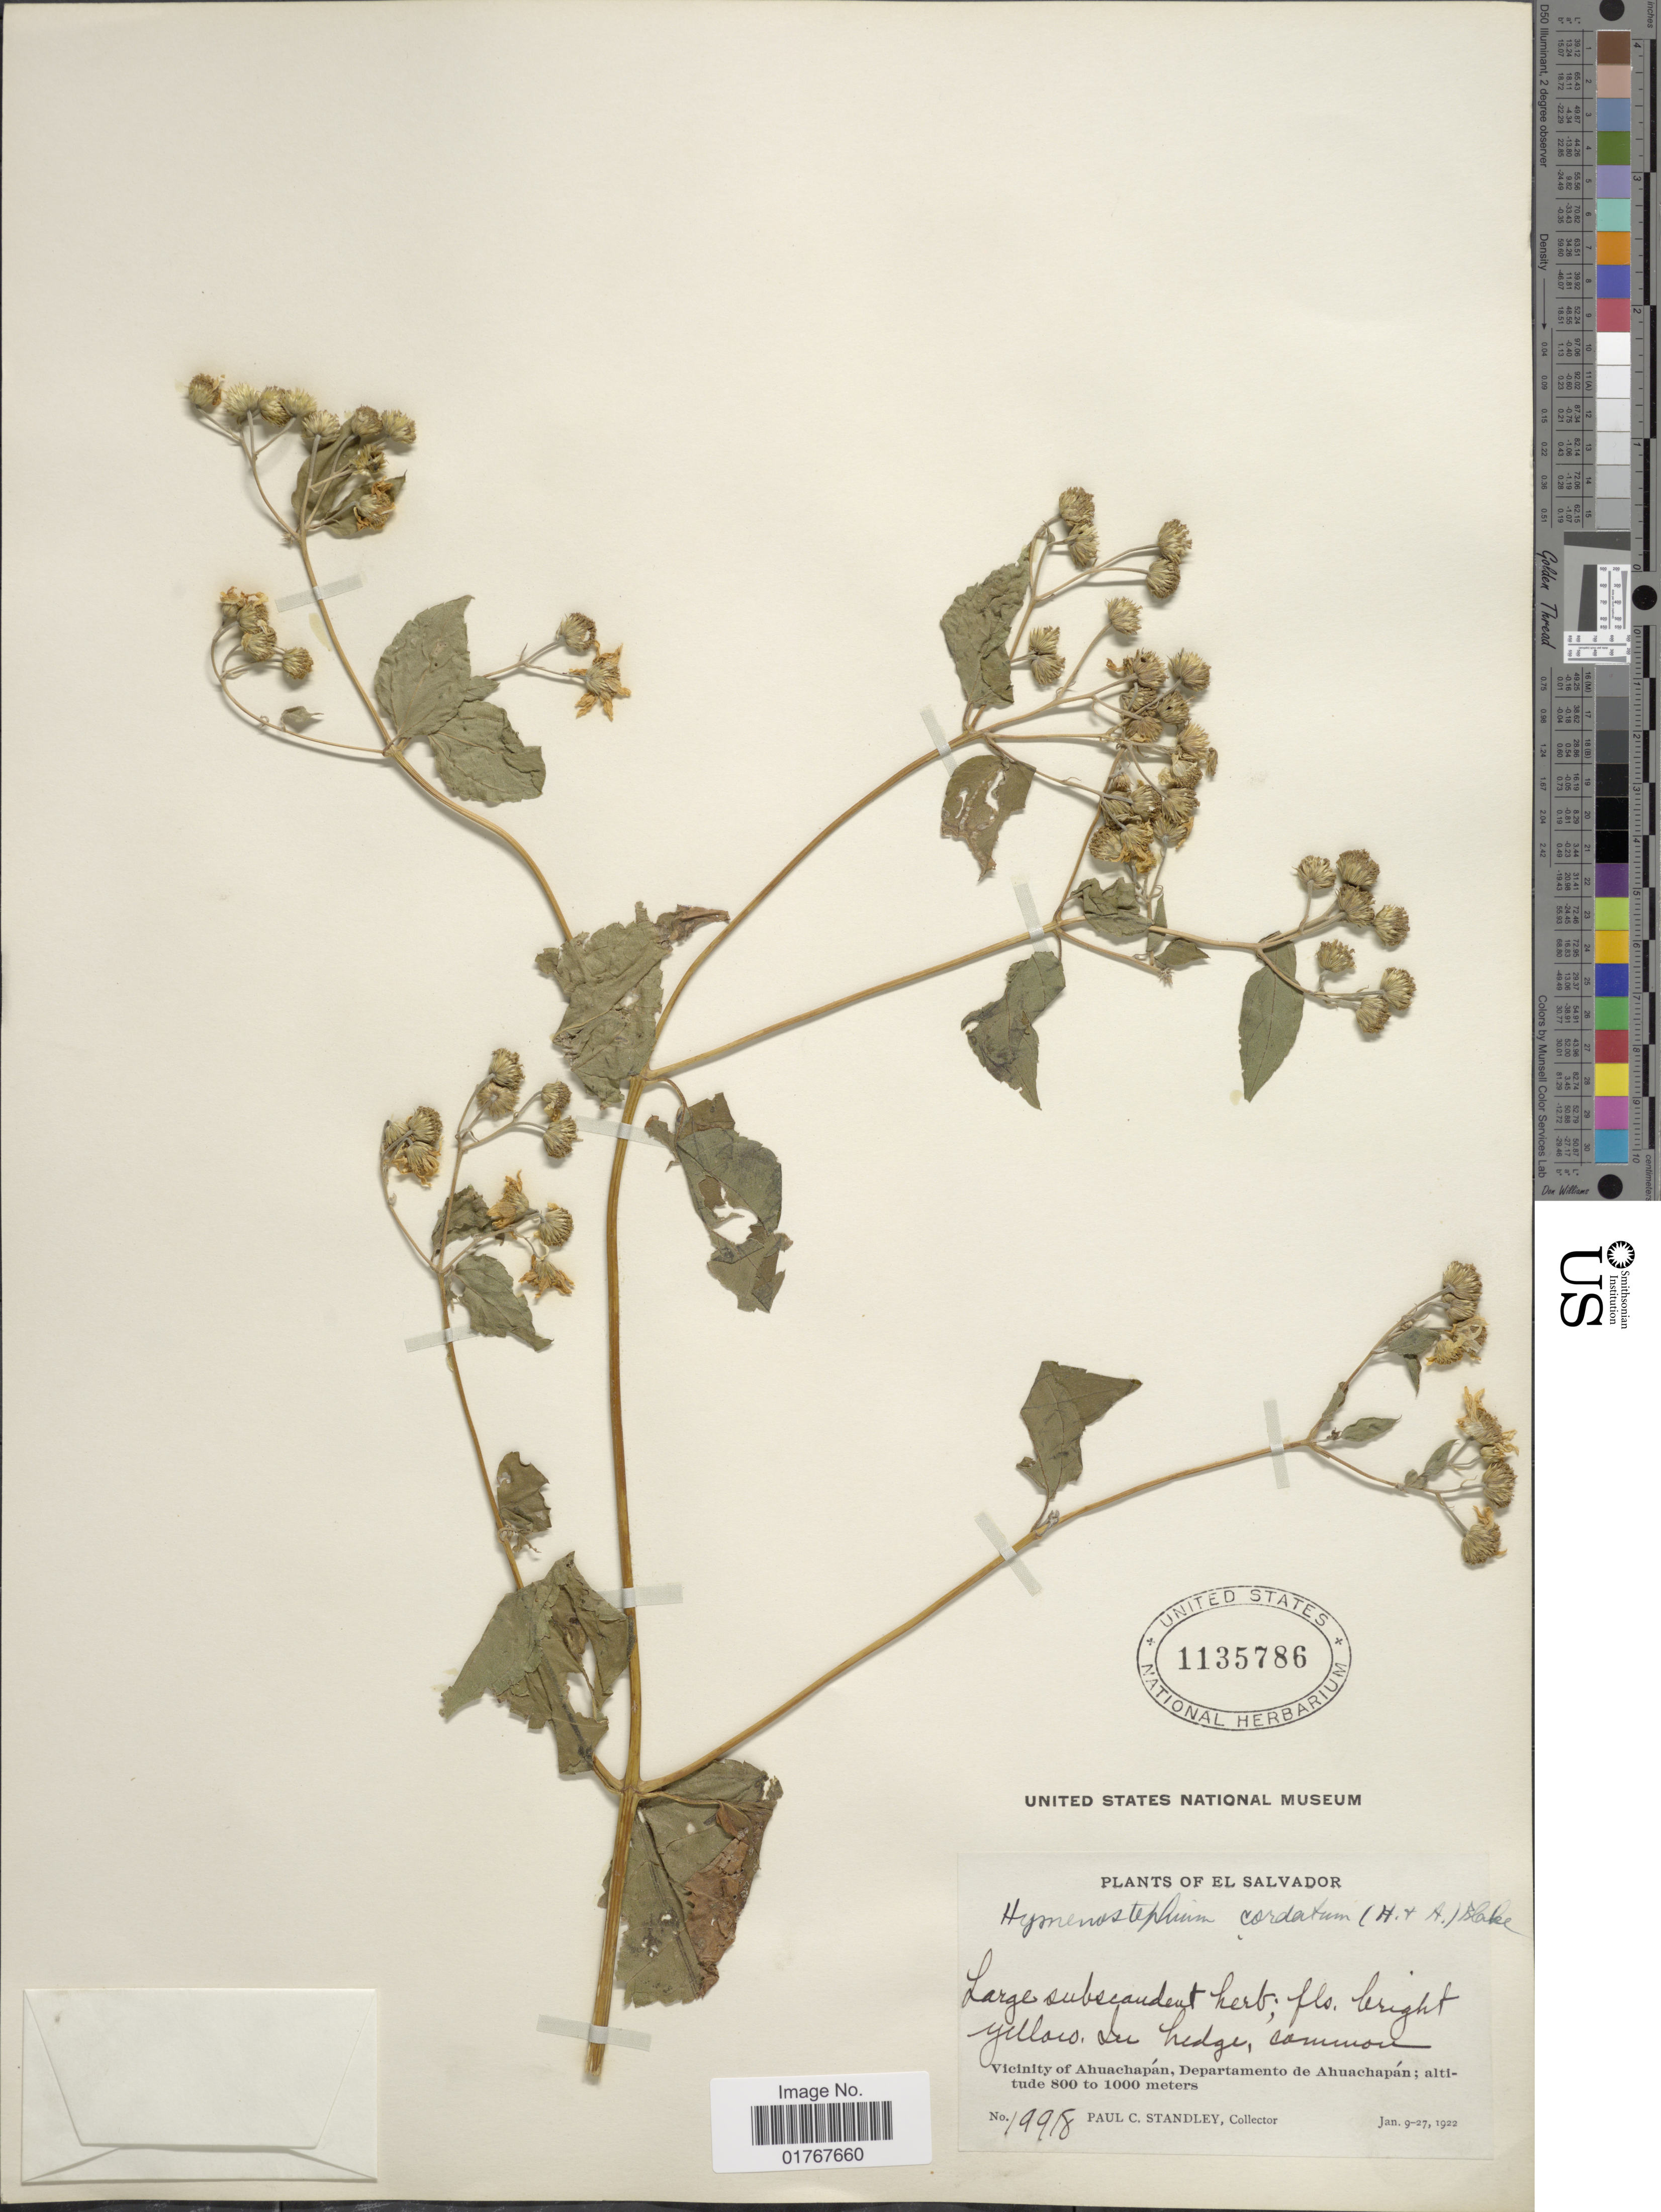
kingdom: Plantae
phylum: Tracheophyta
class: Magnoliopsida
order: Asterales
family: Asteraceae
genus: Viguiera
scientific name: Viguiera cordata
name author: (Hook. & Arn.) D'Arcy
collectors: P. C. Standley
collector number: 19918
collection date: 1922-01-09/1922-01-27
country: El Salvador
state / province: Ahuachapan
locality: Yellow, In hedge, common, Vicinity of Ahuachapán, Departamento de Ahuachapán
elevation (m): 800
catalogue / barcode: US 1135786